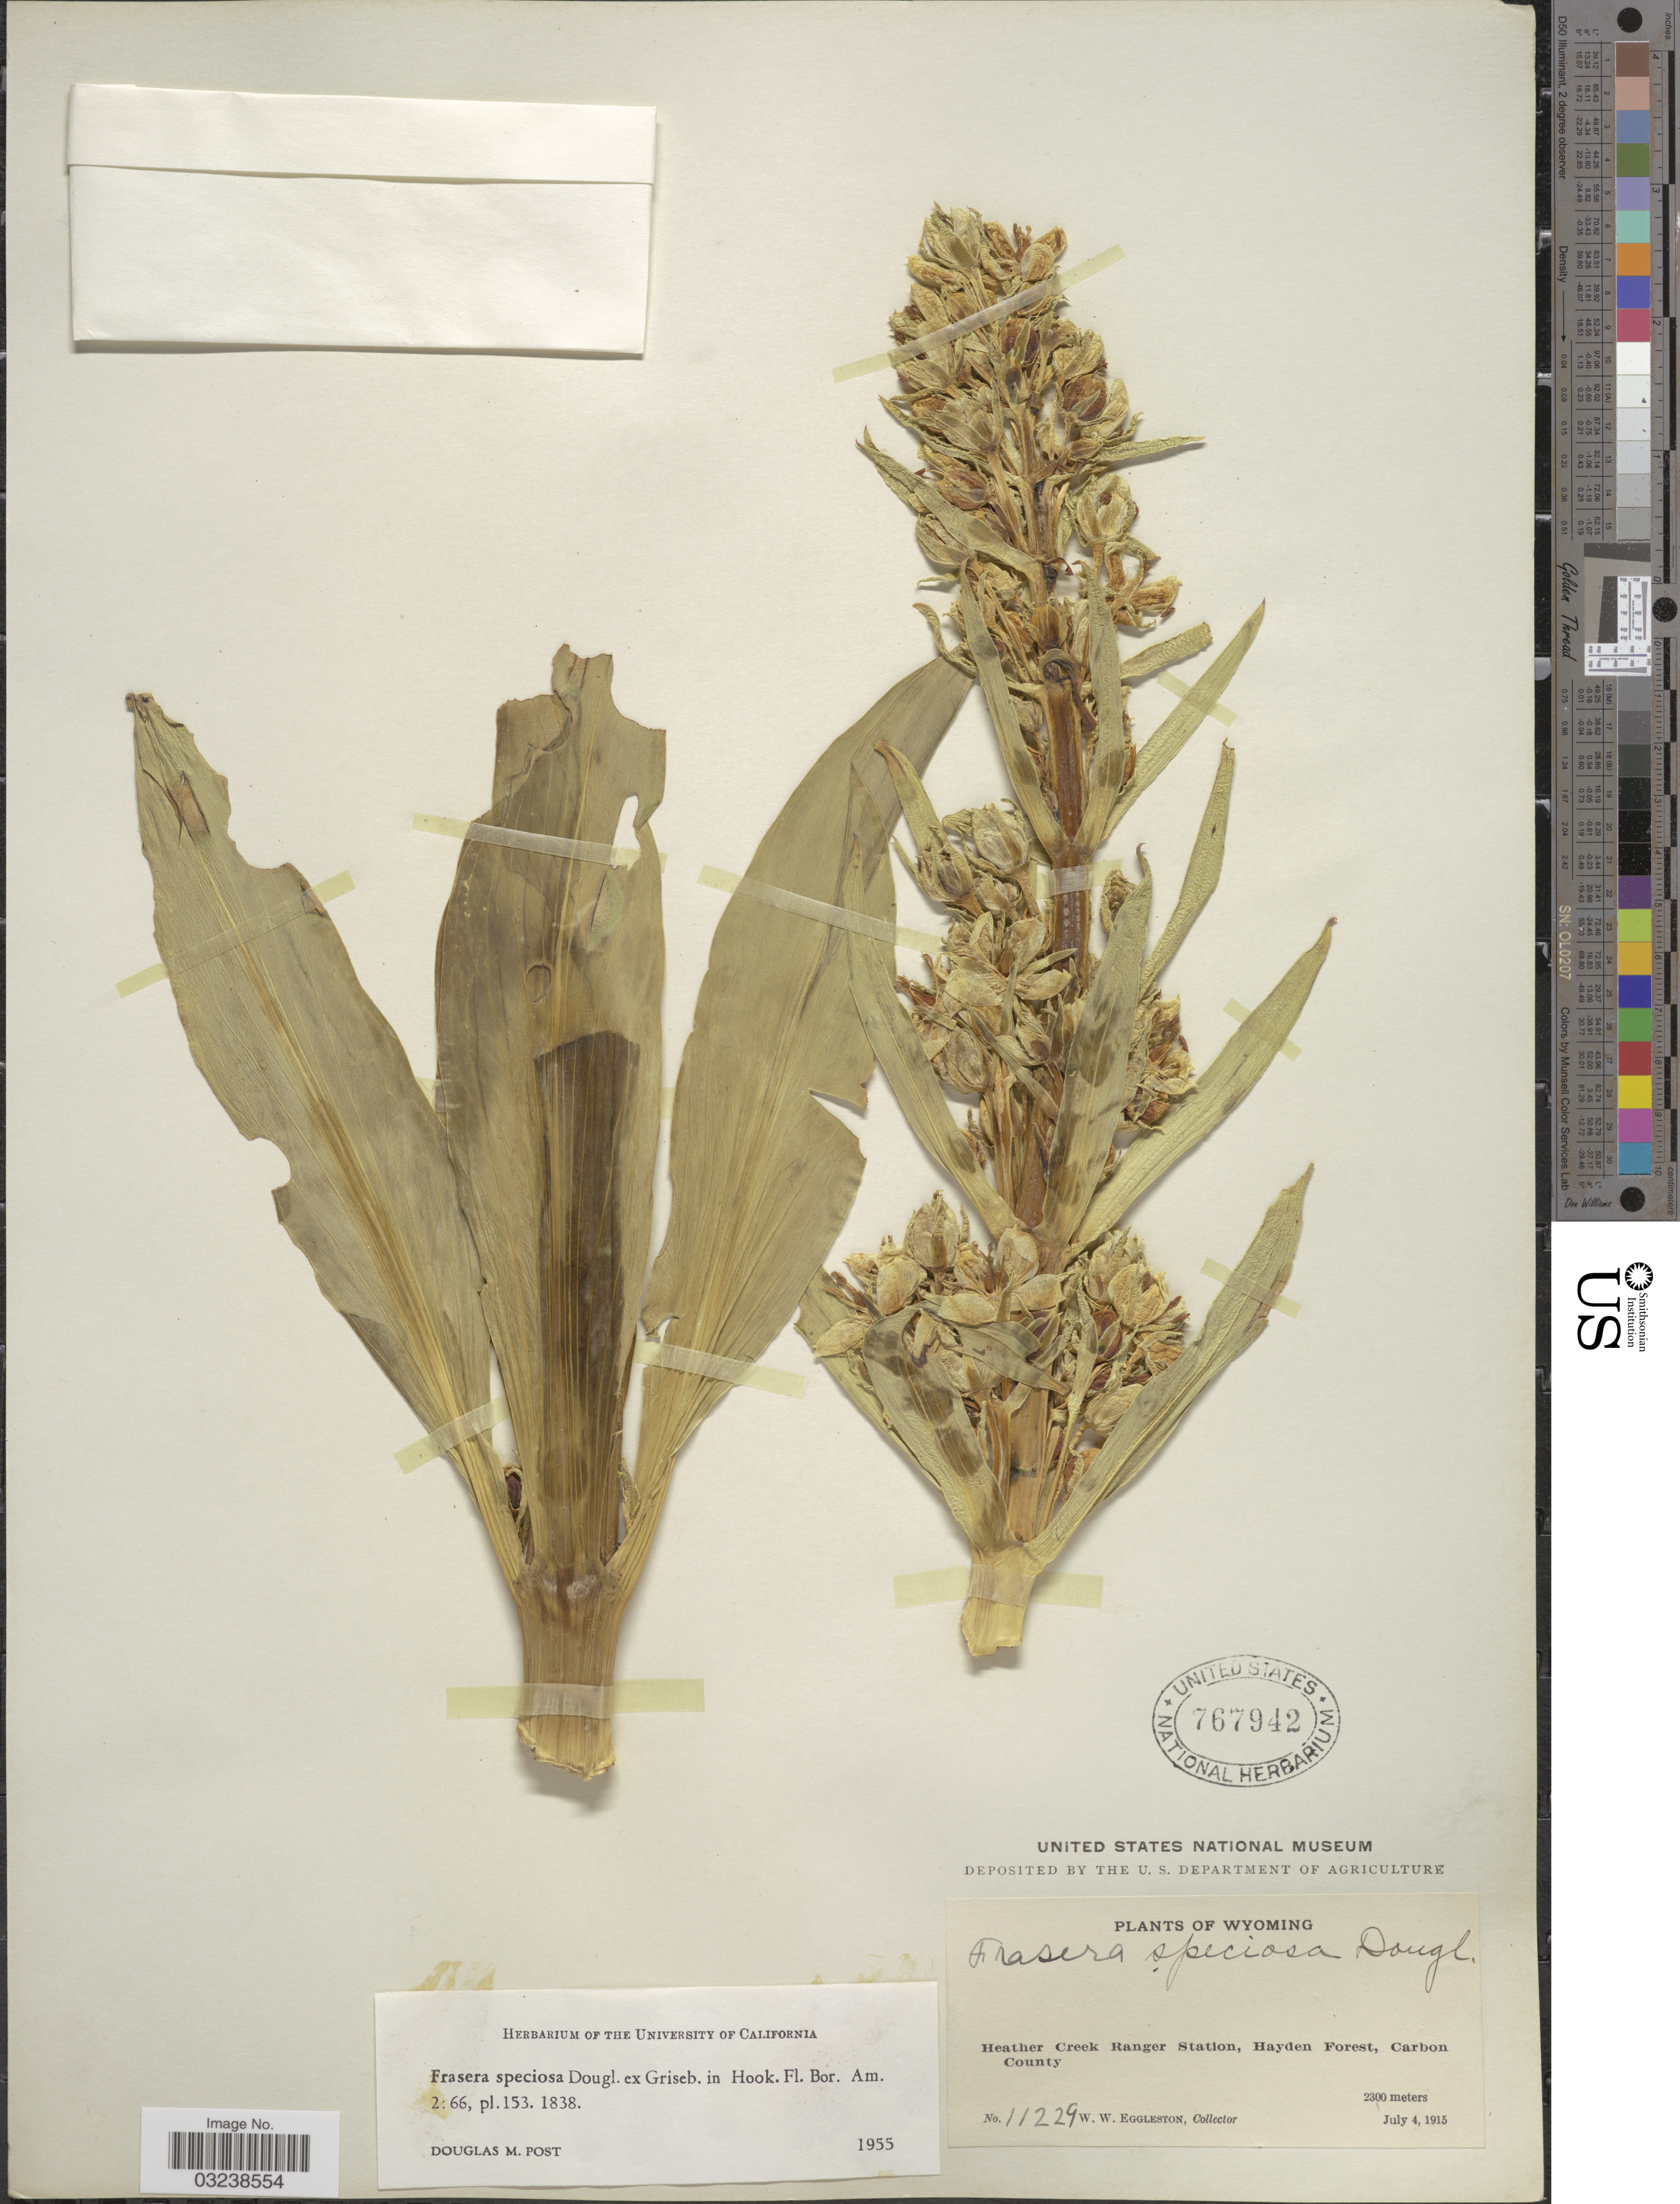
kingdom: Plantae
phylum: Tracheophyta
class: Magnoliopsida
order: Gentianales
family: Gentianaceae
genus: Swertia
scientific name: Swertia radiata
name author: (Kellogg) Kuntze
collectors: W. W. Eggleston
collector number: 11229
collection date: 1915-07-04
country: United States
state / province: Wyoming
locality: Heather Creek Ranger Station, Hayden Forest, Carbon County.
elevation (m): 2300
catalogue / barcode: US 767942